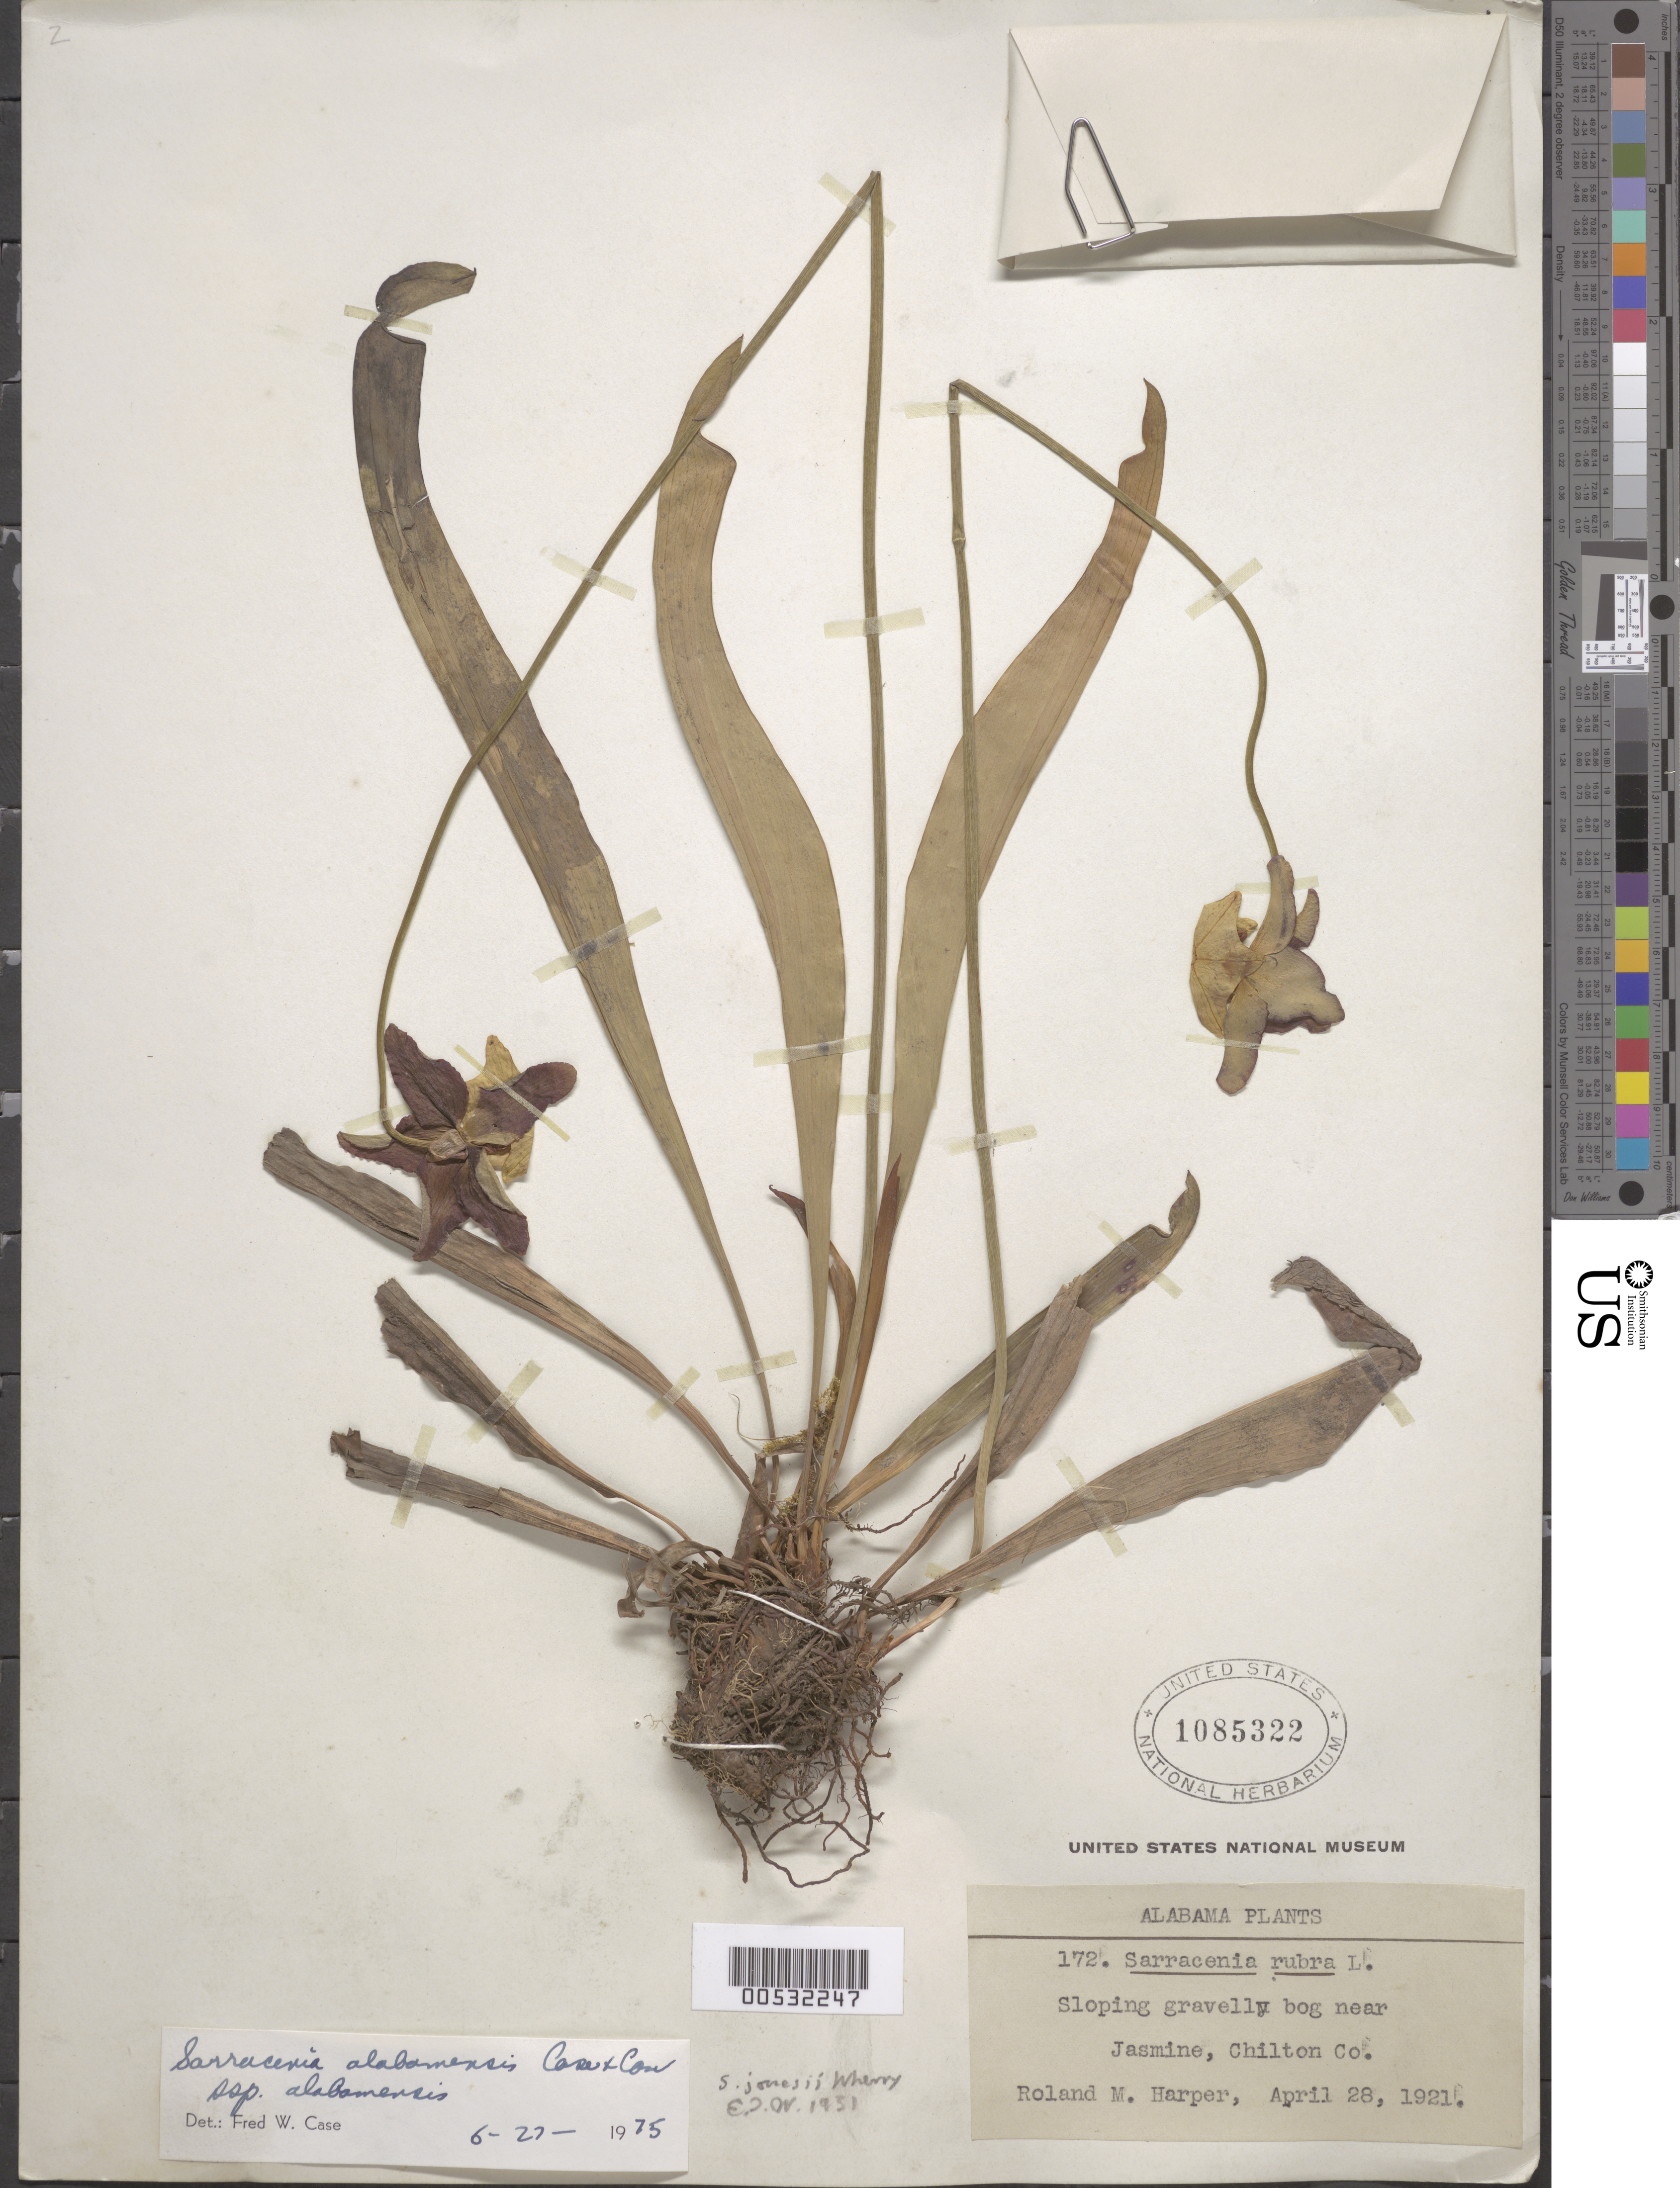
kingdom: Plantae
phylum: Tracheophyta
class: Magnoliopsida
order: Ericales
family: Sarraceniaceae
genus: Sarracenia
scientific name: Sarracenia alabamensis subsp. alabamensis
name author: Case & R.B. Case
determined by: Case, F. W.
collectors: R. M. Harper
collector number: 172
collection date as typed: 28 Apr 1921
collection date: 1921-04-28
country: United States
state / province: Alabama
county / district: Chilton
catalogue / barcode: US 1085322